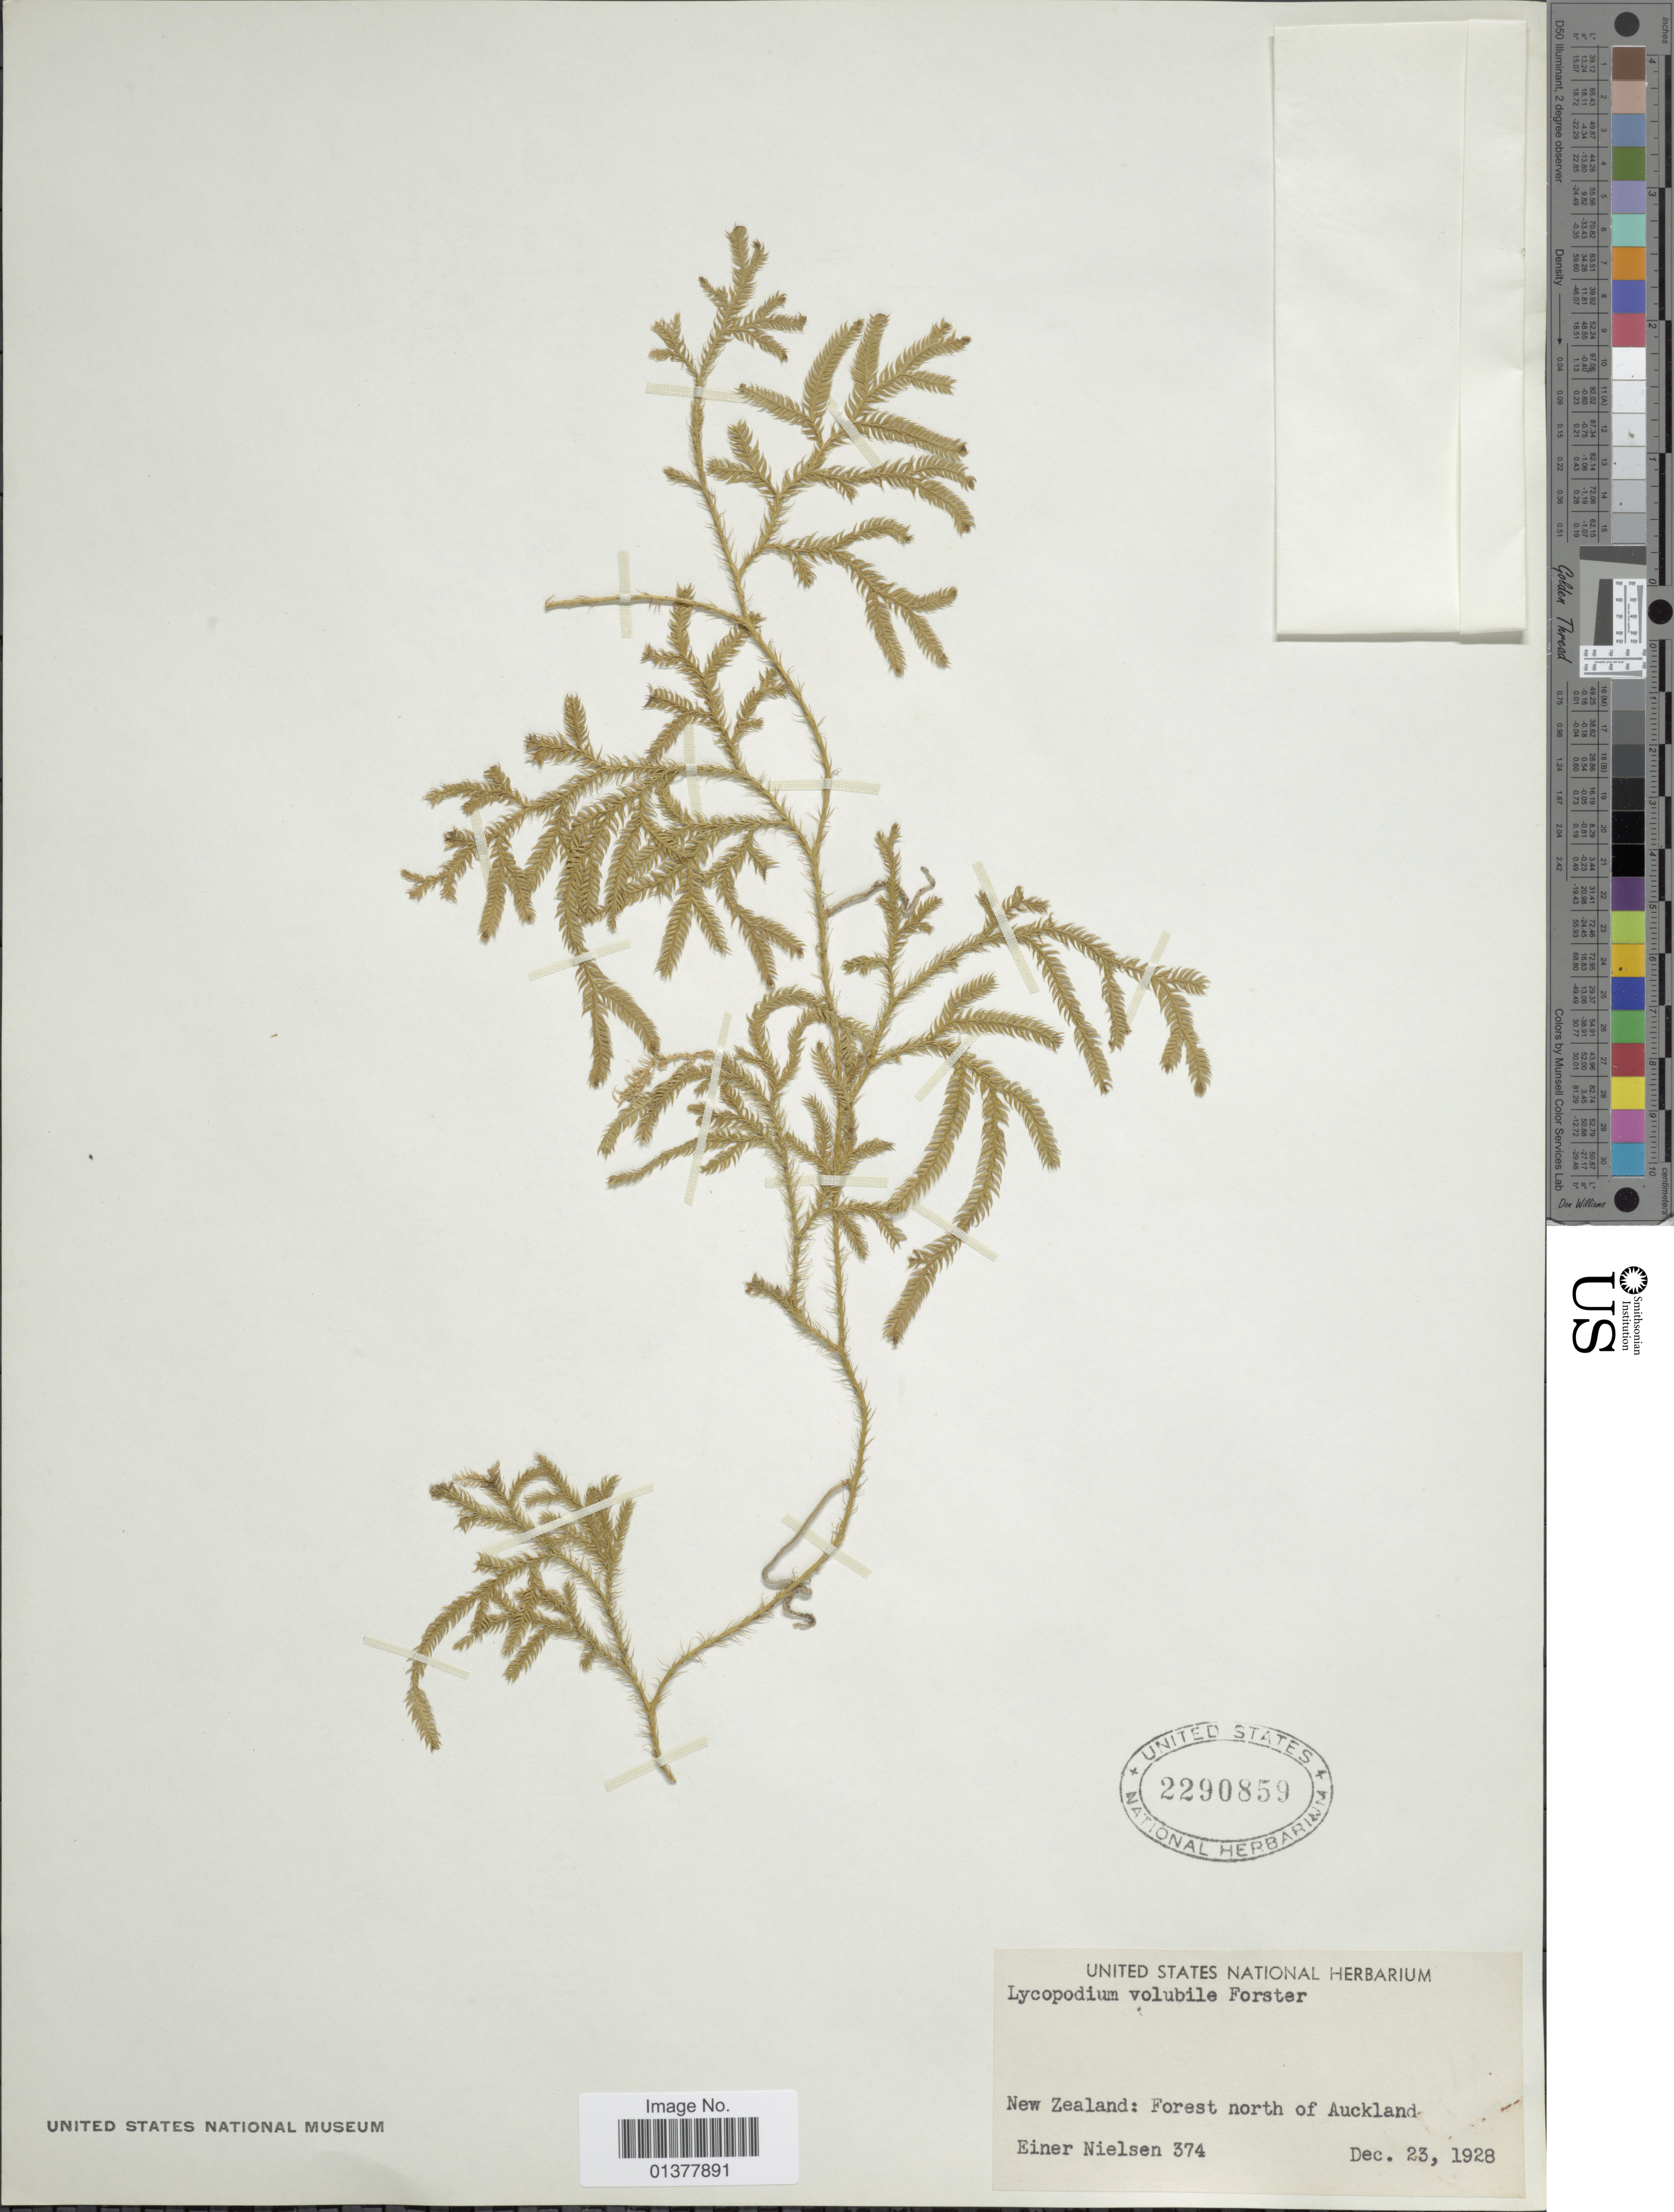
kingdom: Plantae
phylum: Tracheophyta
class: Lycopodiopsida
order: Lycopodiales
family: Lycopodiaceae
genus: Pseudodiphasium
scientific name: Pseudodiphasium volubile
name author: (G. Forst.) Holub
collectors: E. Nielsen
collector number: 374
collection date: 1928-12-23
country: New Zealand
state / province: Auckland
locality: Forest north of Auckland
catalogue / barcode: US 2290859